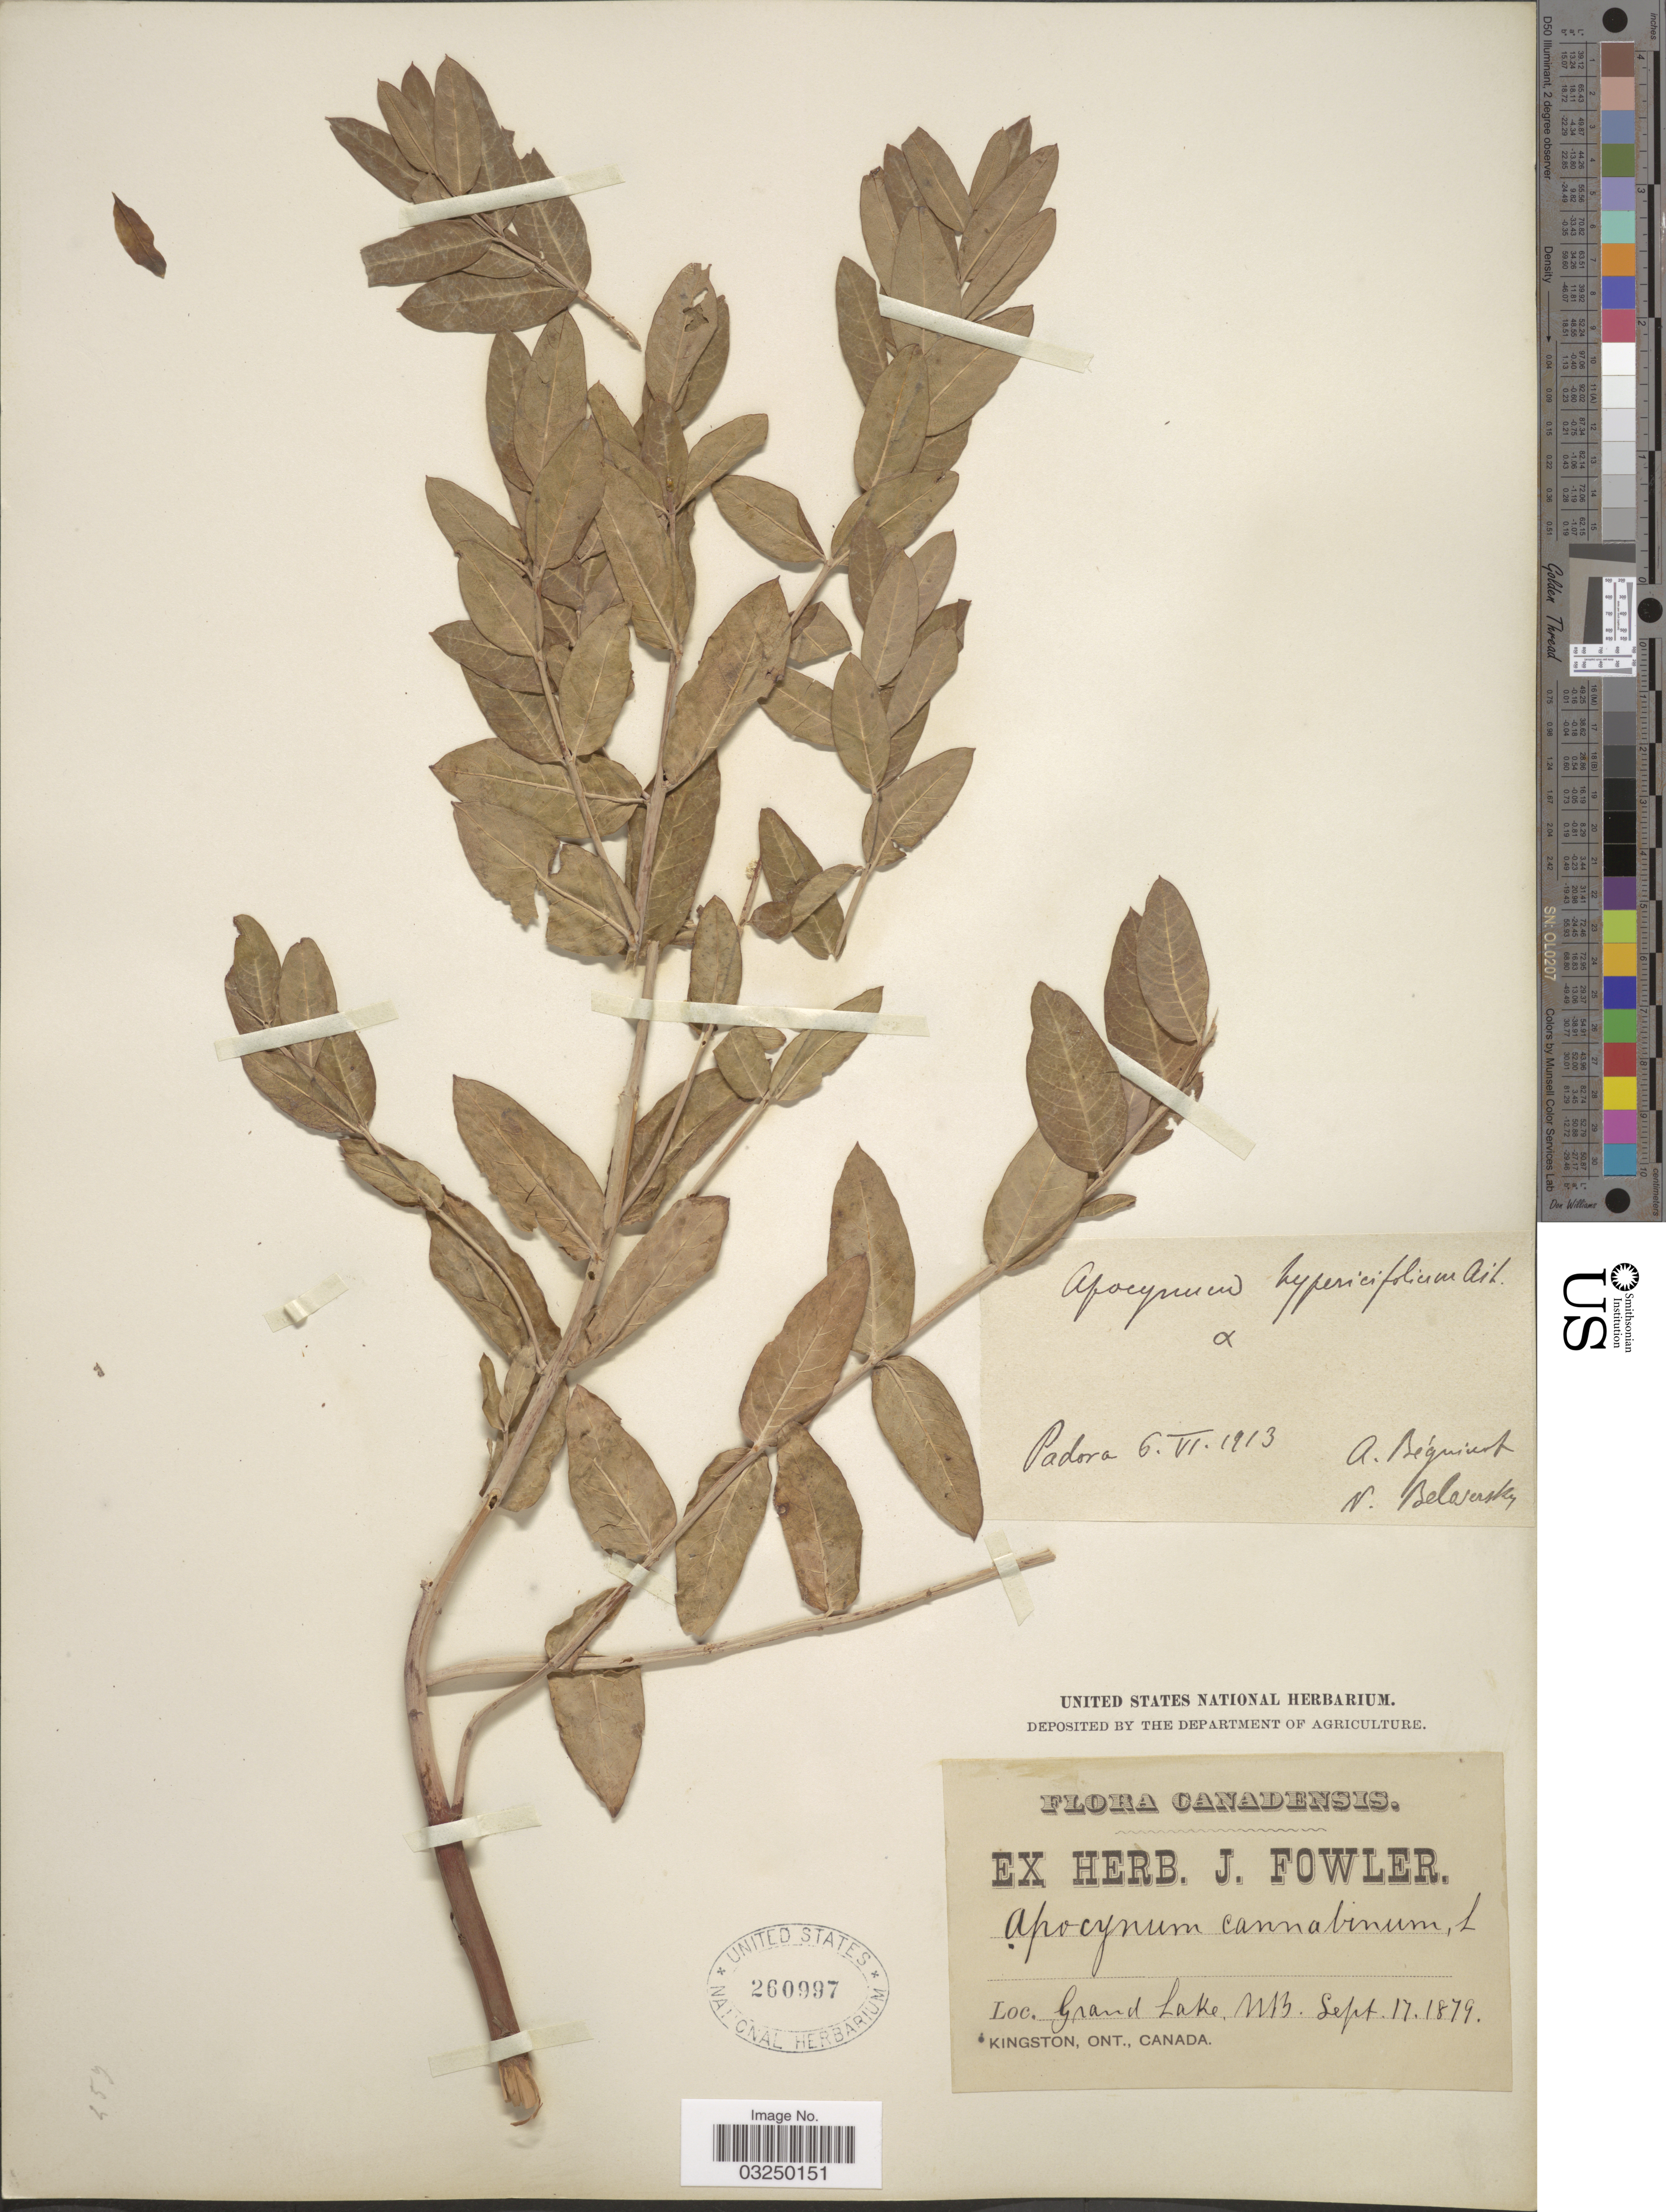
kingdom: Plantae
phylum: Tracheophyta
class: Magnoliopsida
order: Gentianales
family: Apocynaceae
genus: Apocynum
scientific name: Apocynum sibiricum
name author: Jacq.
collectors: J. Fowler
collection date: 1879-09-17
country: Canada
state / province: New Brunswick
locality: Grand Lake. NB.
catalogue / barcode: US 260997